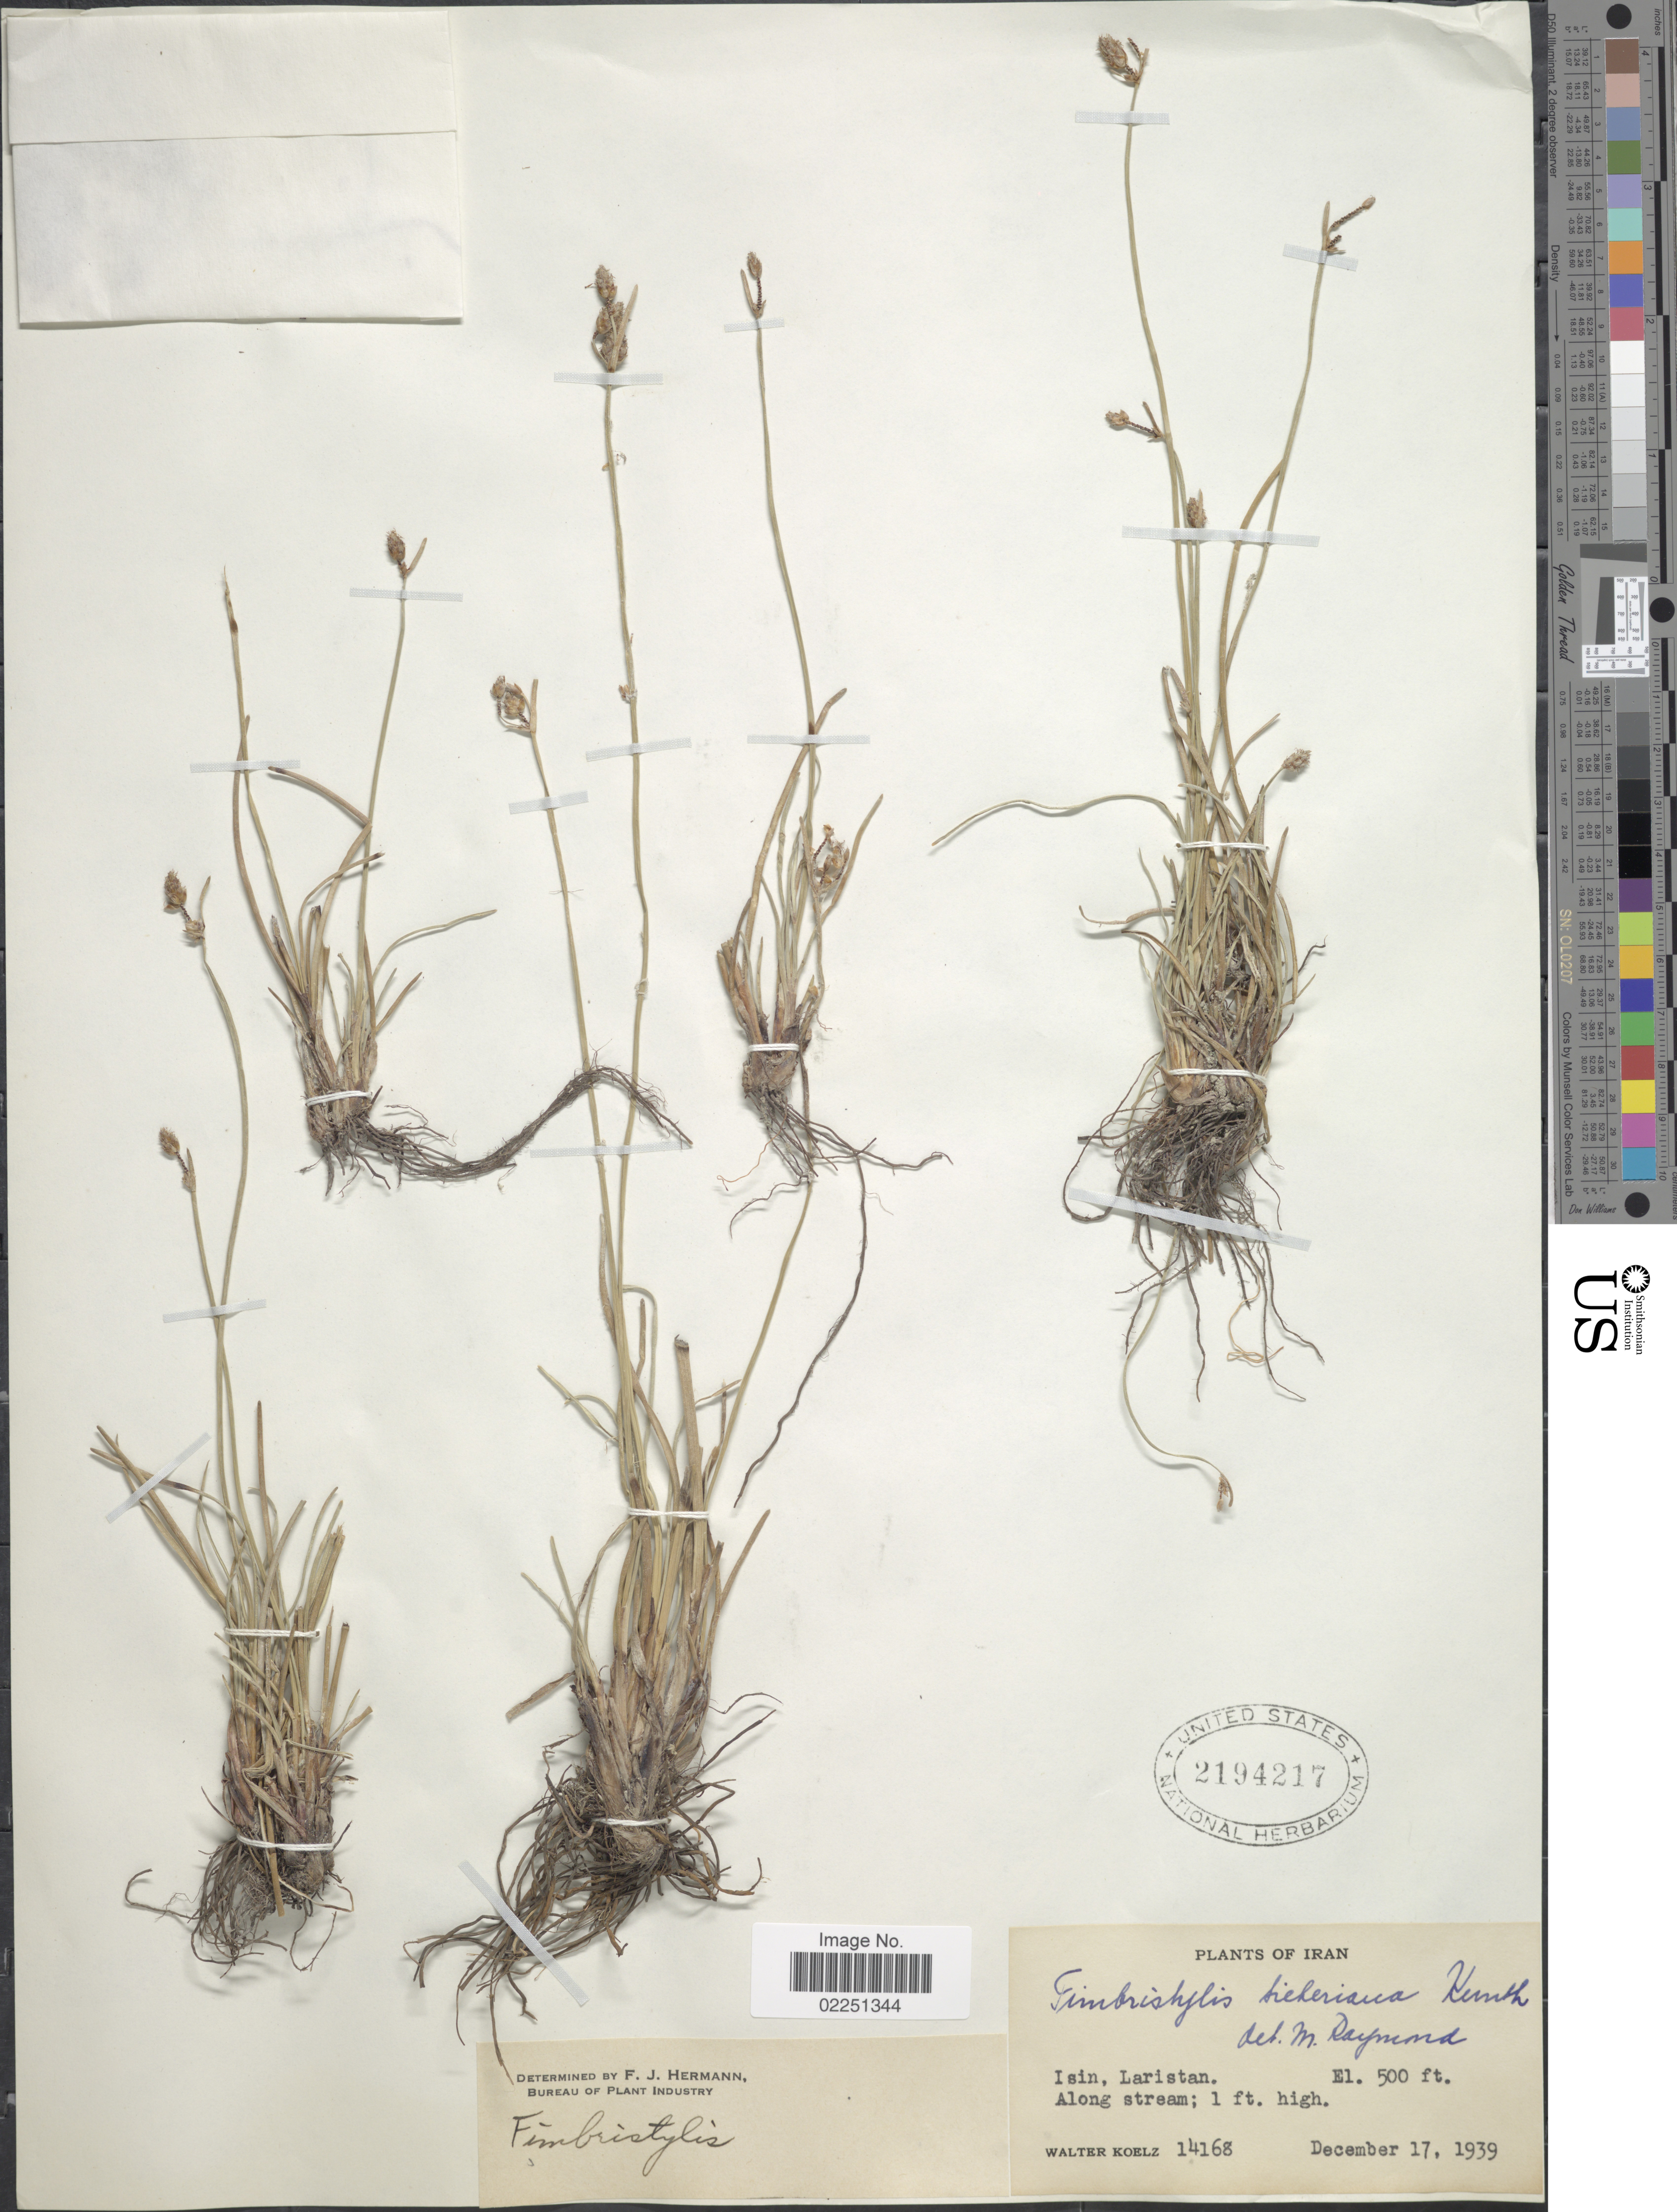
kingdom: Plantae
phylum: Tracheophyta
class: Liliopsida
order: Poales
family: Cyperaceae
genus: Fimbristylis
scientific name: Fimbristylis ferruginea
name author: (L.) Vahl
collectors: W. N. Koelz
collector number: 14168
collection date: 1939-12-17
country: Iran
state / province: Hormozgan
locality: Isin, Laristan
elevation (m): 152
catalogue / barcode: US 2194217